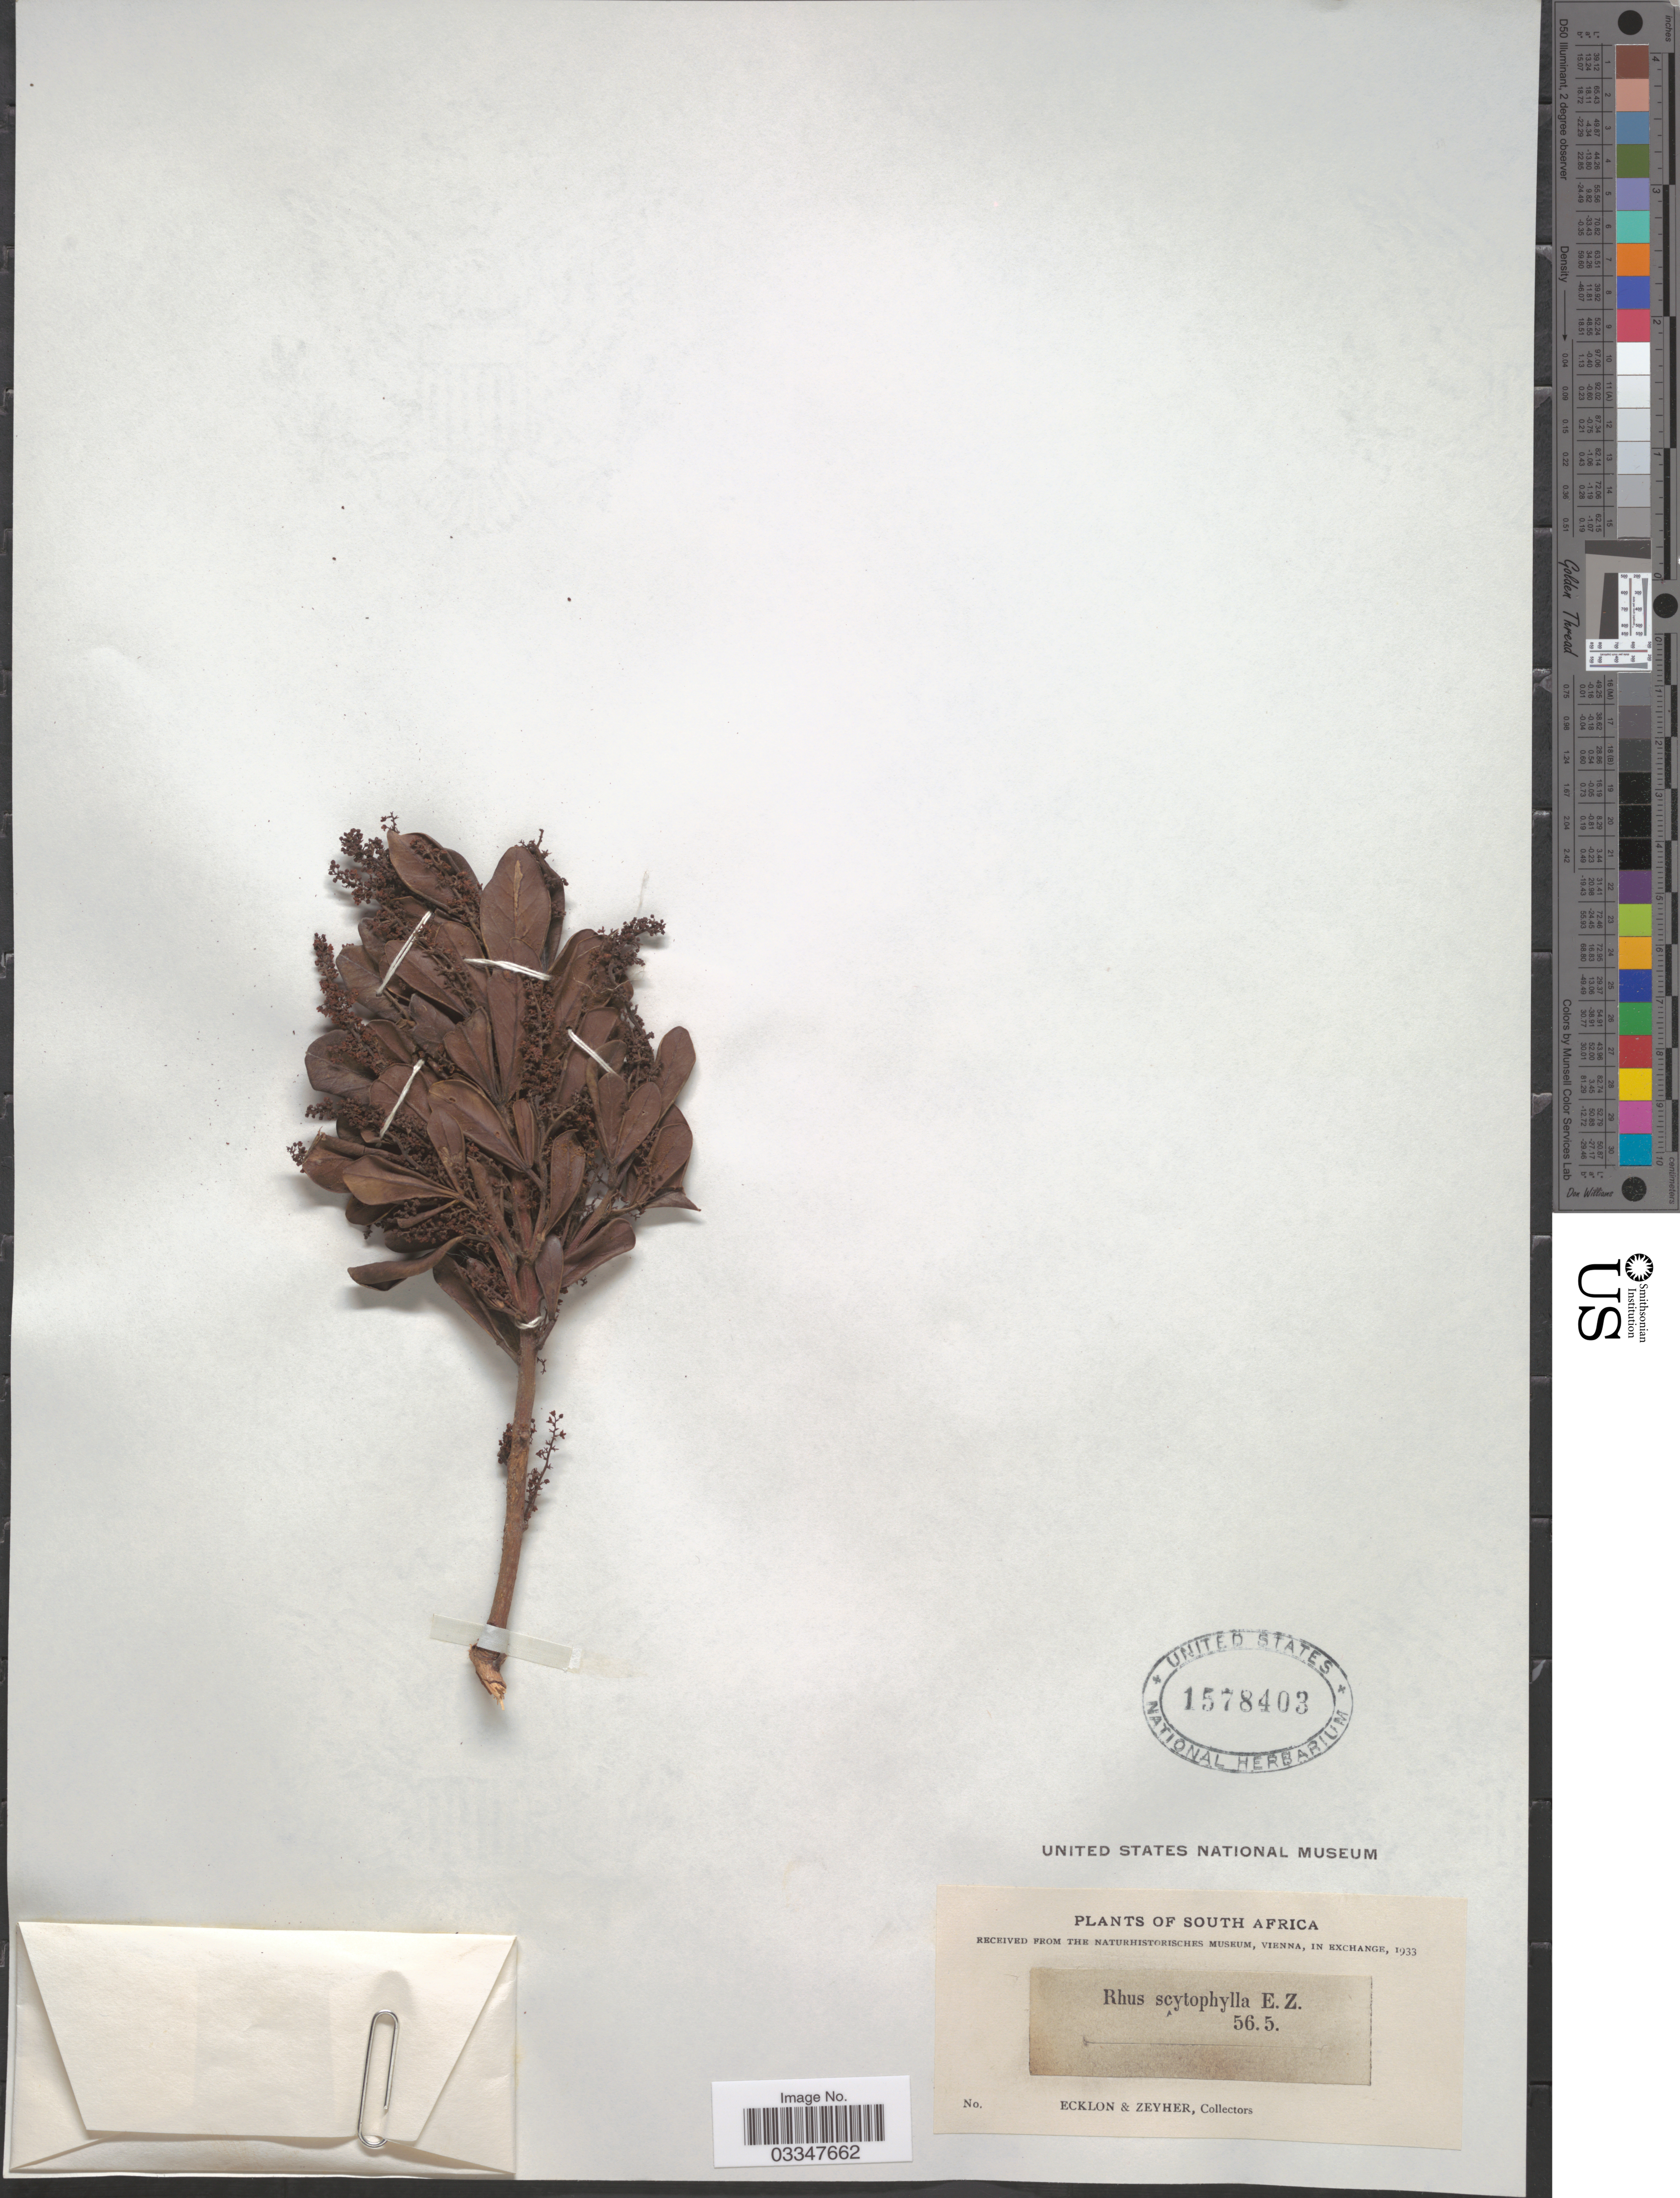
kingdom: Plantae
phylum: Tracheophyta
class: Magnoliopsida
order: Sapindales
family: Anacardiaceae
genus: Rhus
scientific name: Rhus scytophylla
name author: Eckl. & Zeyh.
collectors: -. Ecklon & -. Zeyher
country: South Africa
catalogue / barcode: US 1578403